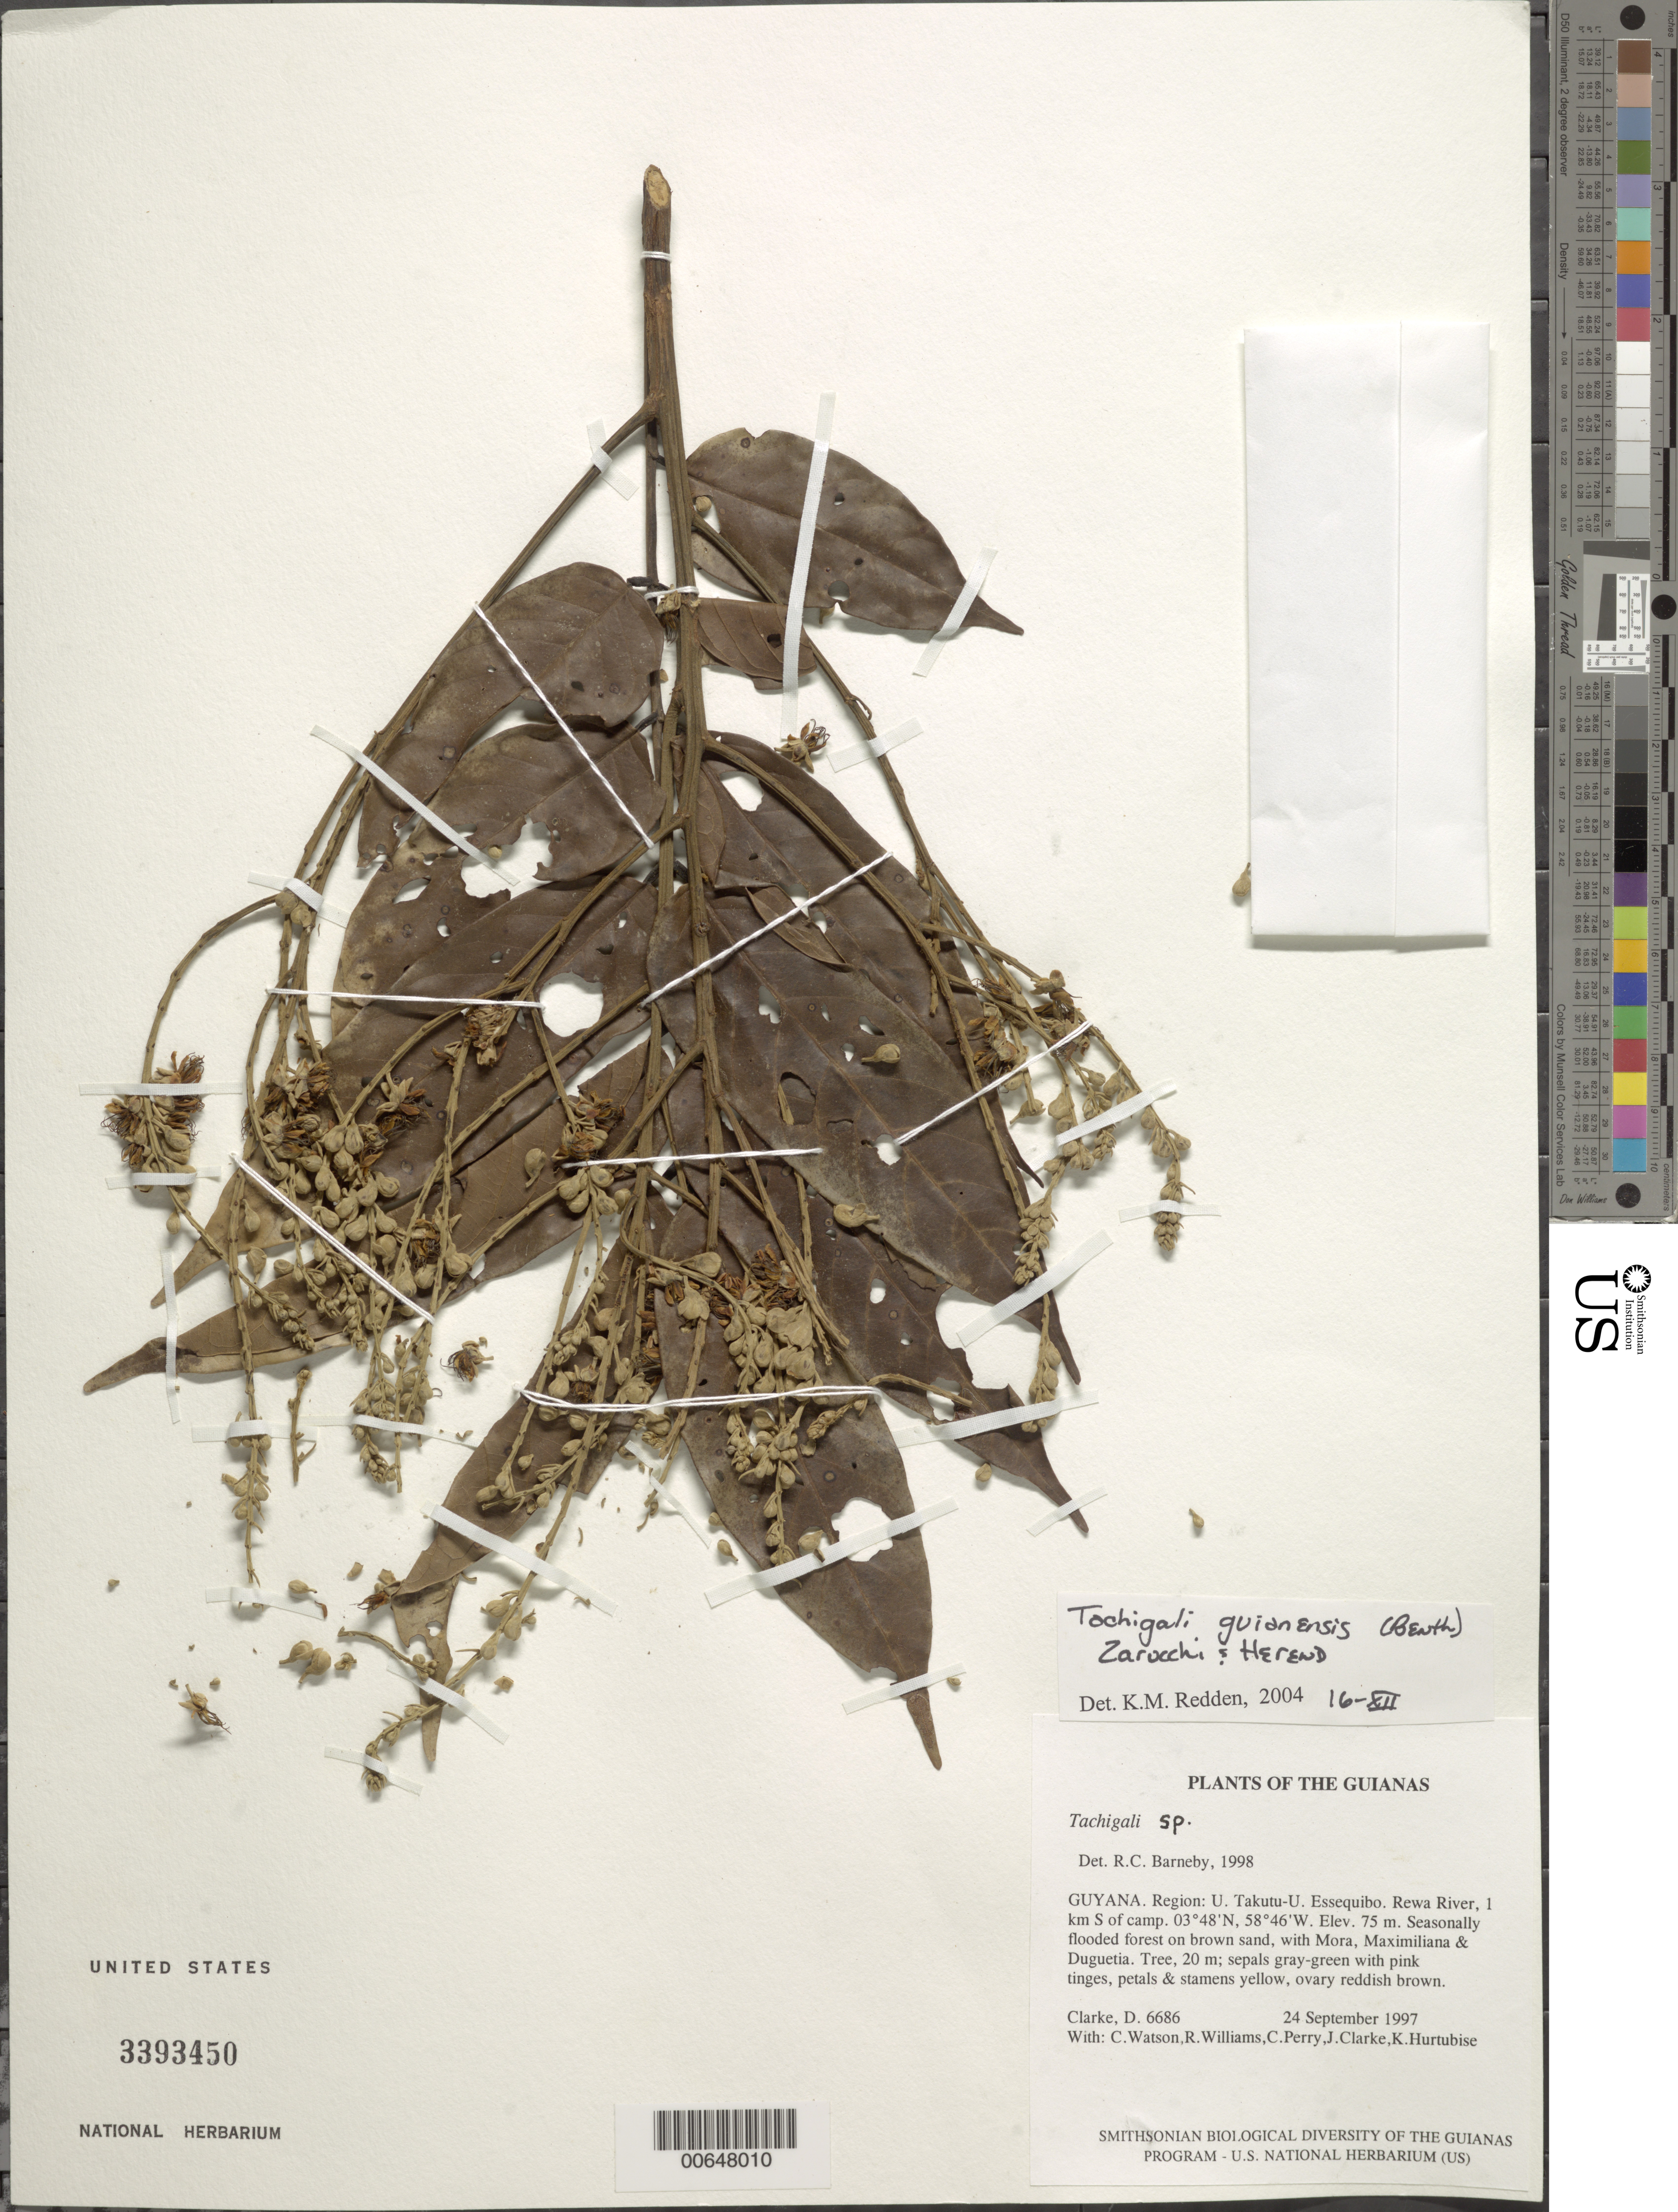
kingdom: Plantae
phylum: Tracheophyta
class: Magnoliopsida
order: Fabales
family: Fabaceae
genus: Tachigali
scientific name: Tachigali guianensis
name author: (Benth.) Zarucchi & Herend.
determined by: Barneby, Rupert C., (NY)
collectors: H. D. Clarke, C. Watson, R. Williams, C. Perry, J. Clarke & K. Hurtubise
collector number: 6686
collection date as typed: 24 September 1997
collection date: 1997-09-24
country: Guyana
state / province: U. Takutu-U. Essequibo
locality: Rewa River, 1 km S of camp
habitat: Seasonally flooded forest on brown sand, with Mora, Maximiliana & Duguetia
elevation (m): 75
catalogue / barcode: US 3393450